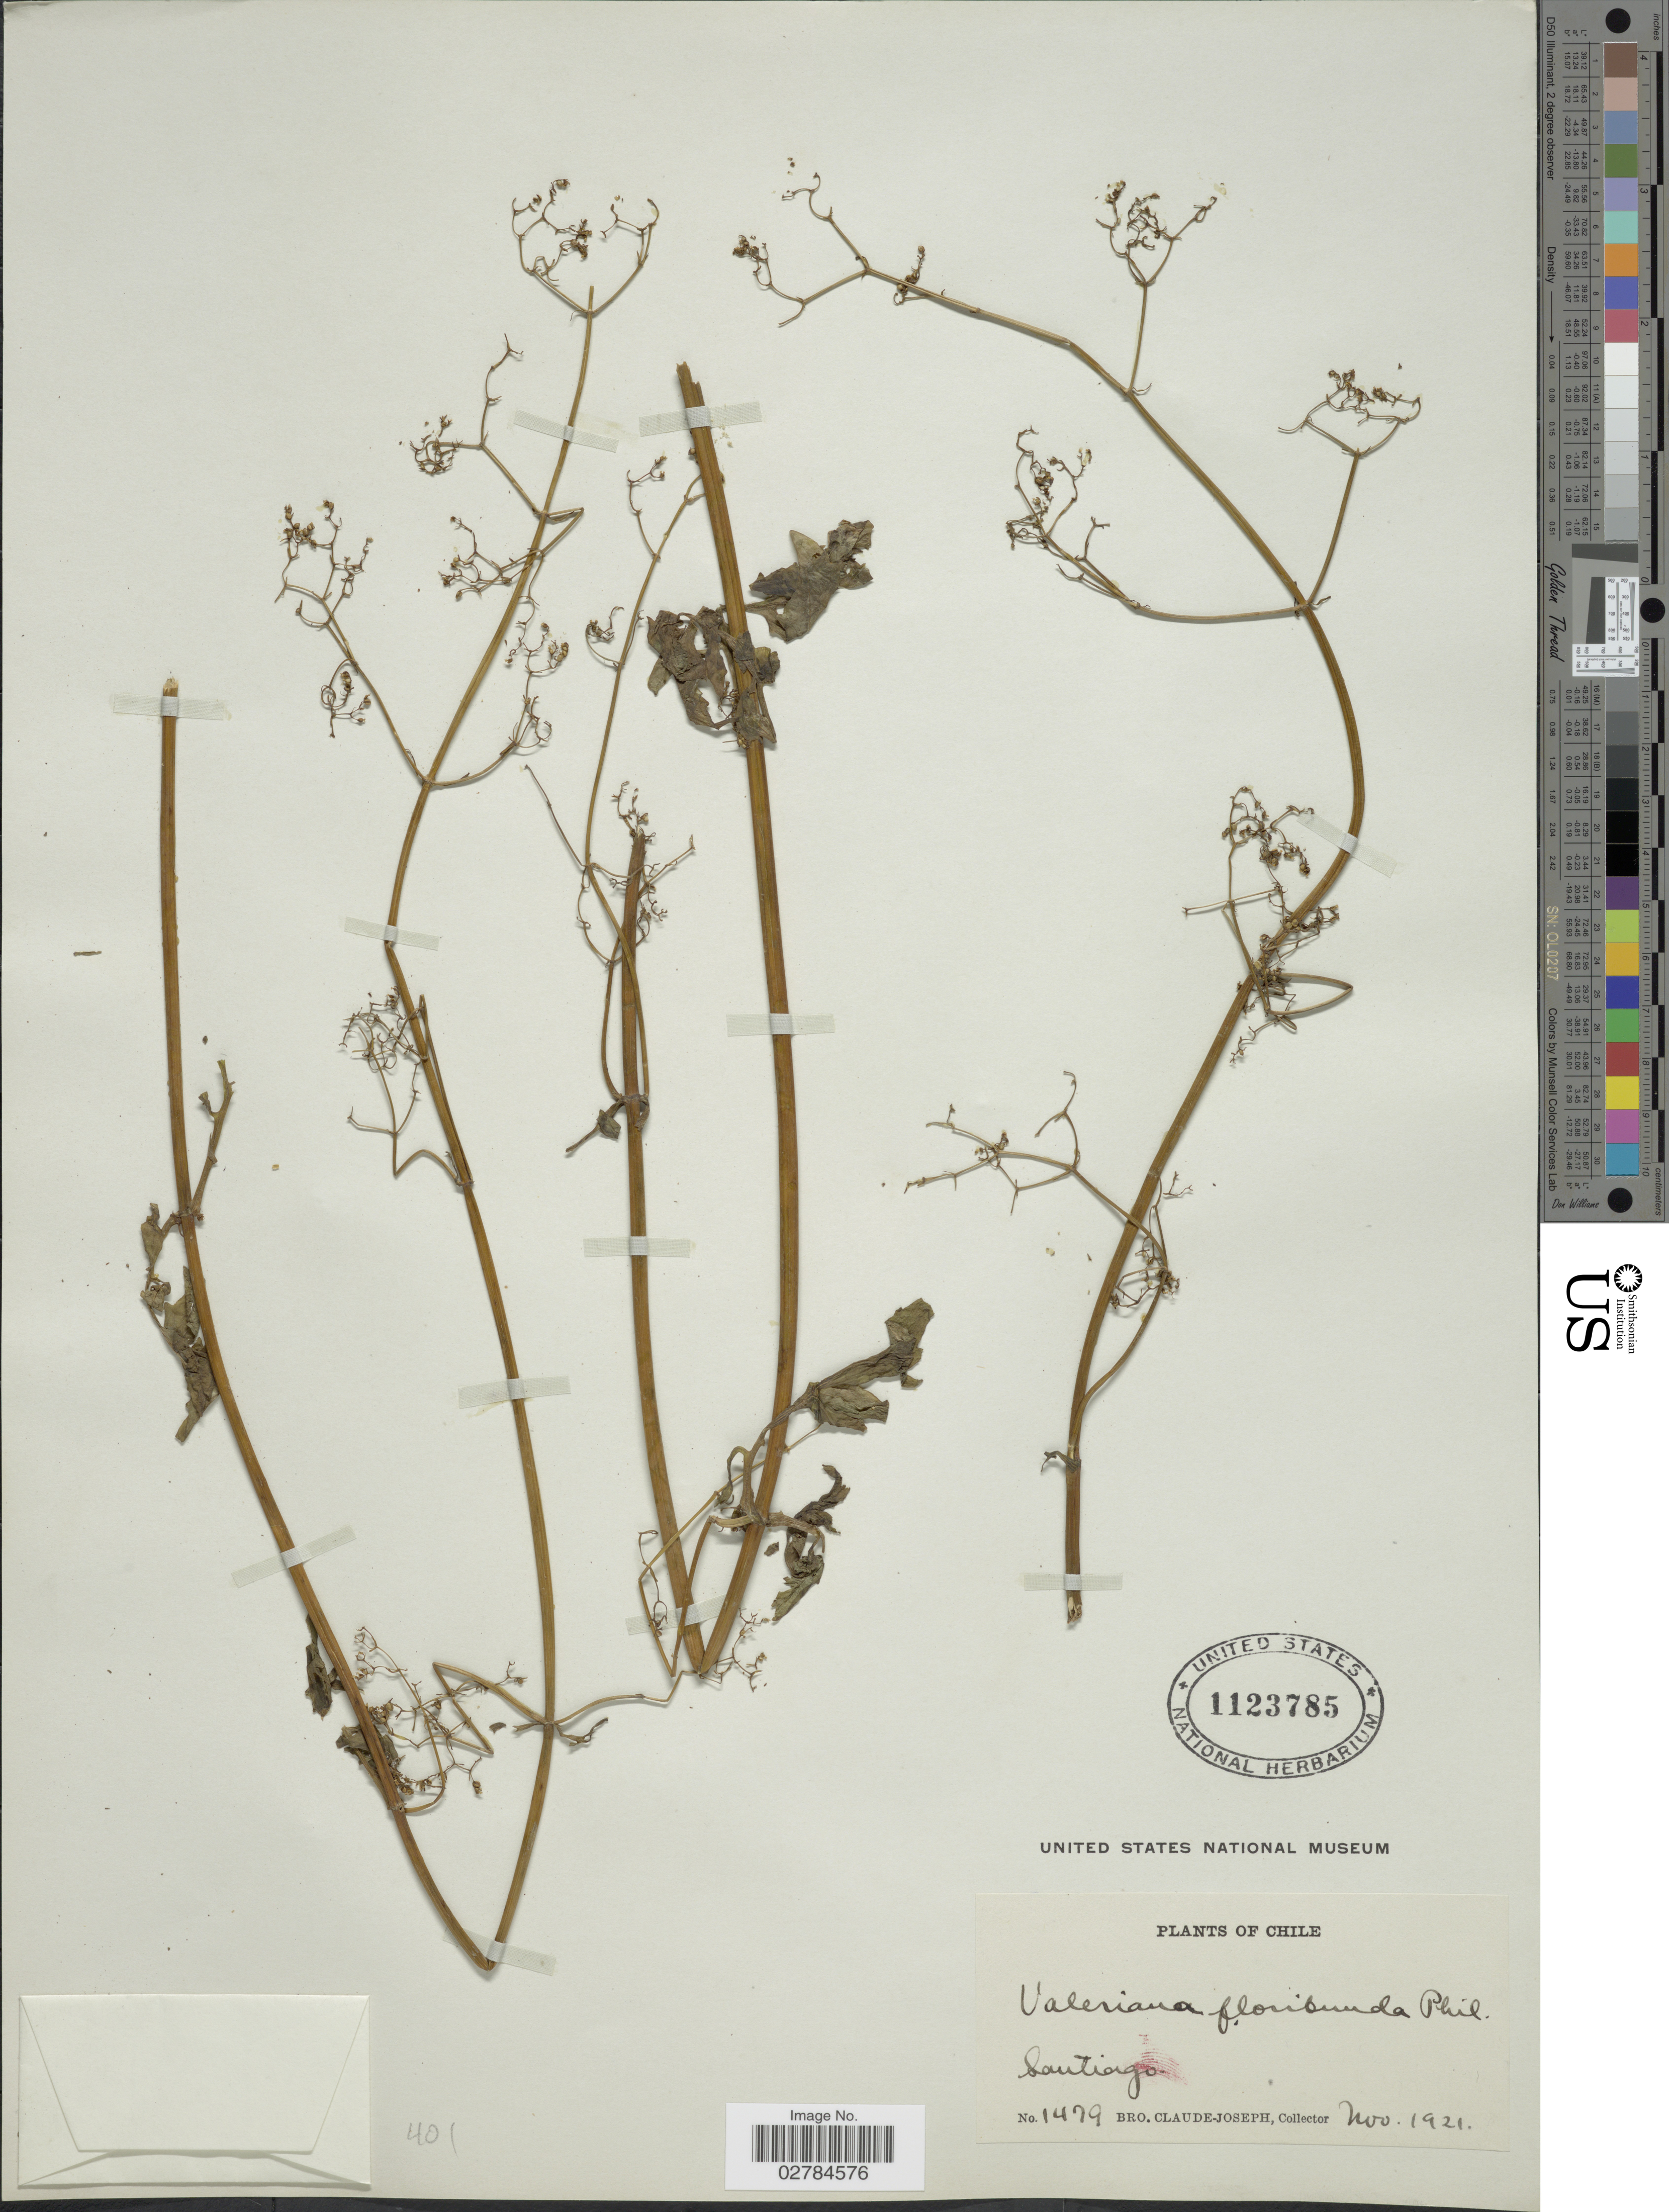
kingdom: Plantae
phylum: Tracheophyta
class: Magnoliopsida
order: Dipsacales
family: Caprifoliaceae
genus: Valeriana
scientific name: Valeriana floribunda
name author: Phil.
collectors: Bro. Claude-Joseph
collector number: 1479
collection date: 1921-11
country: Chile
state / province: Región Metropolitana (RM)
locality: Santiago.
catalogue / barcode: US 1123785